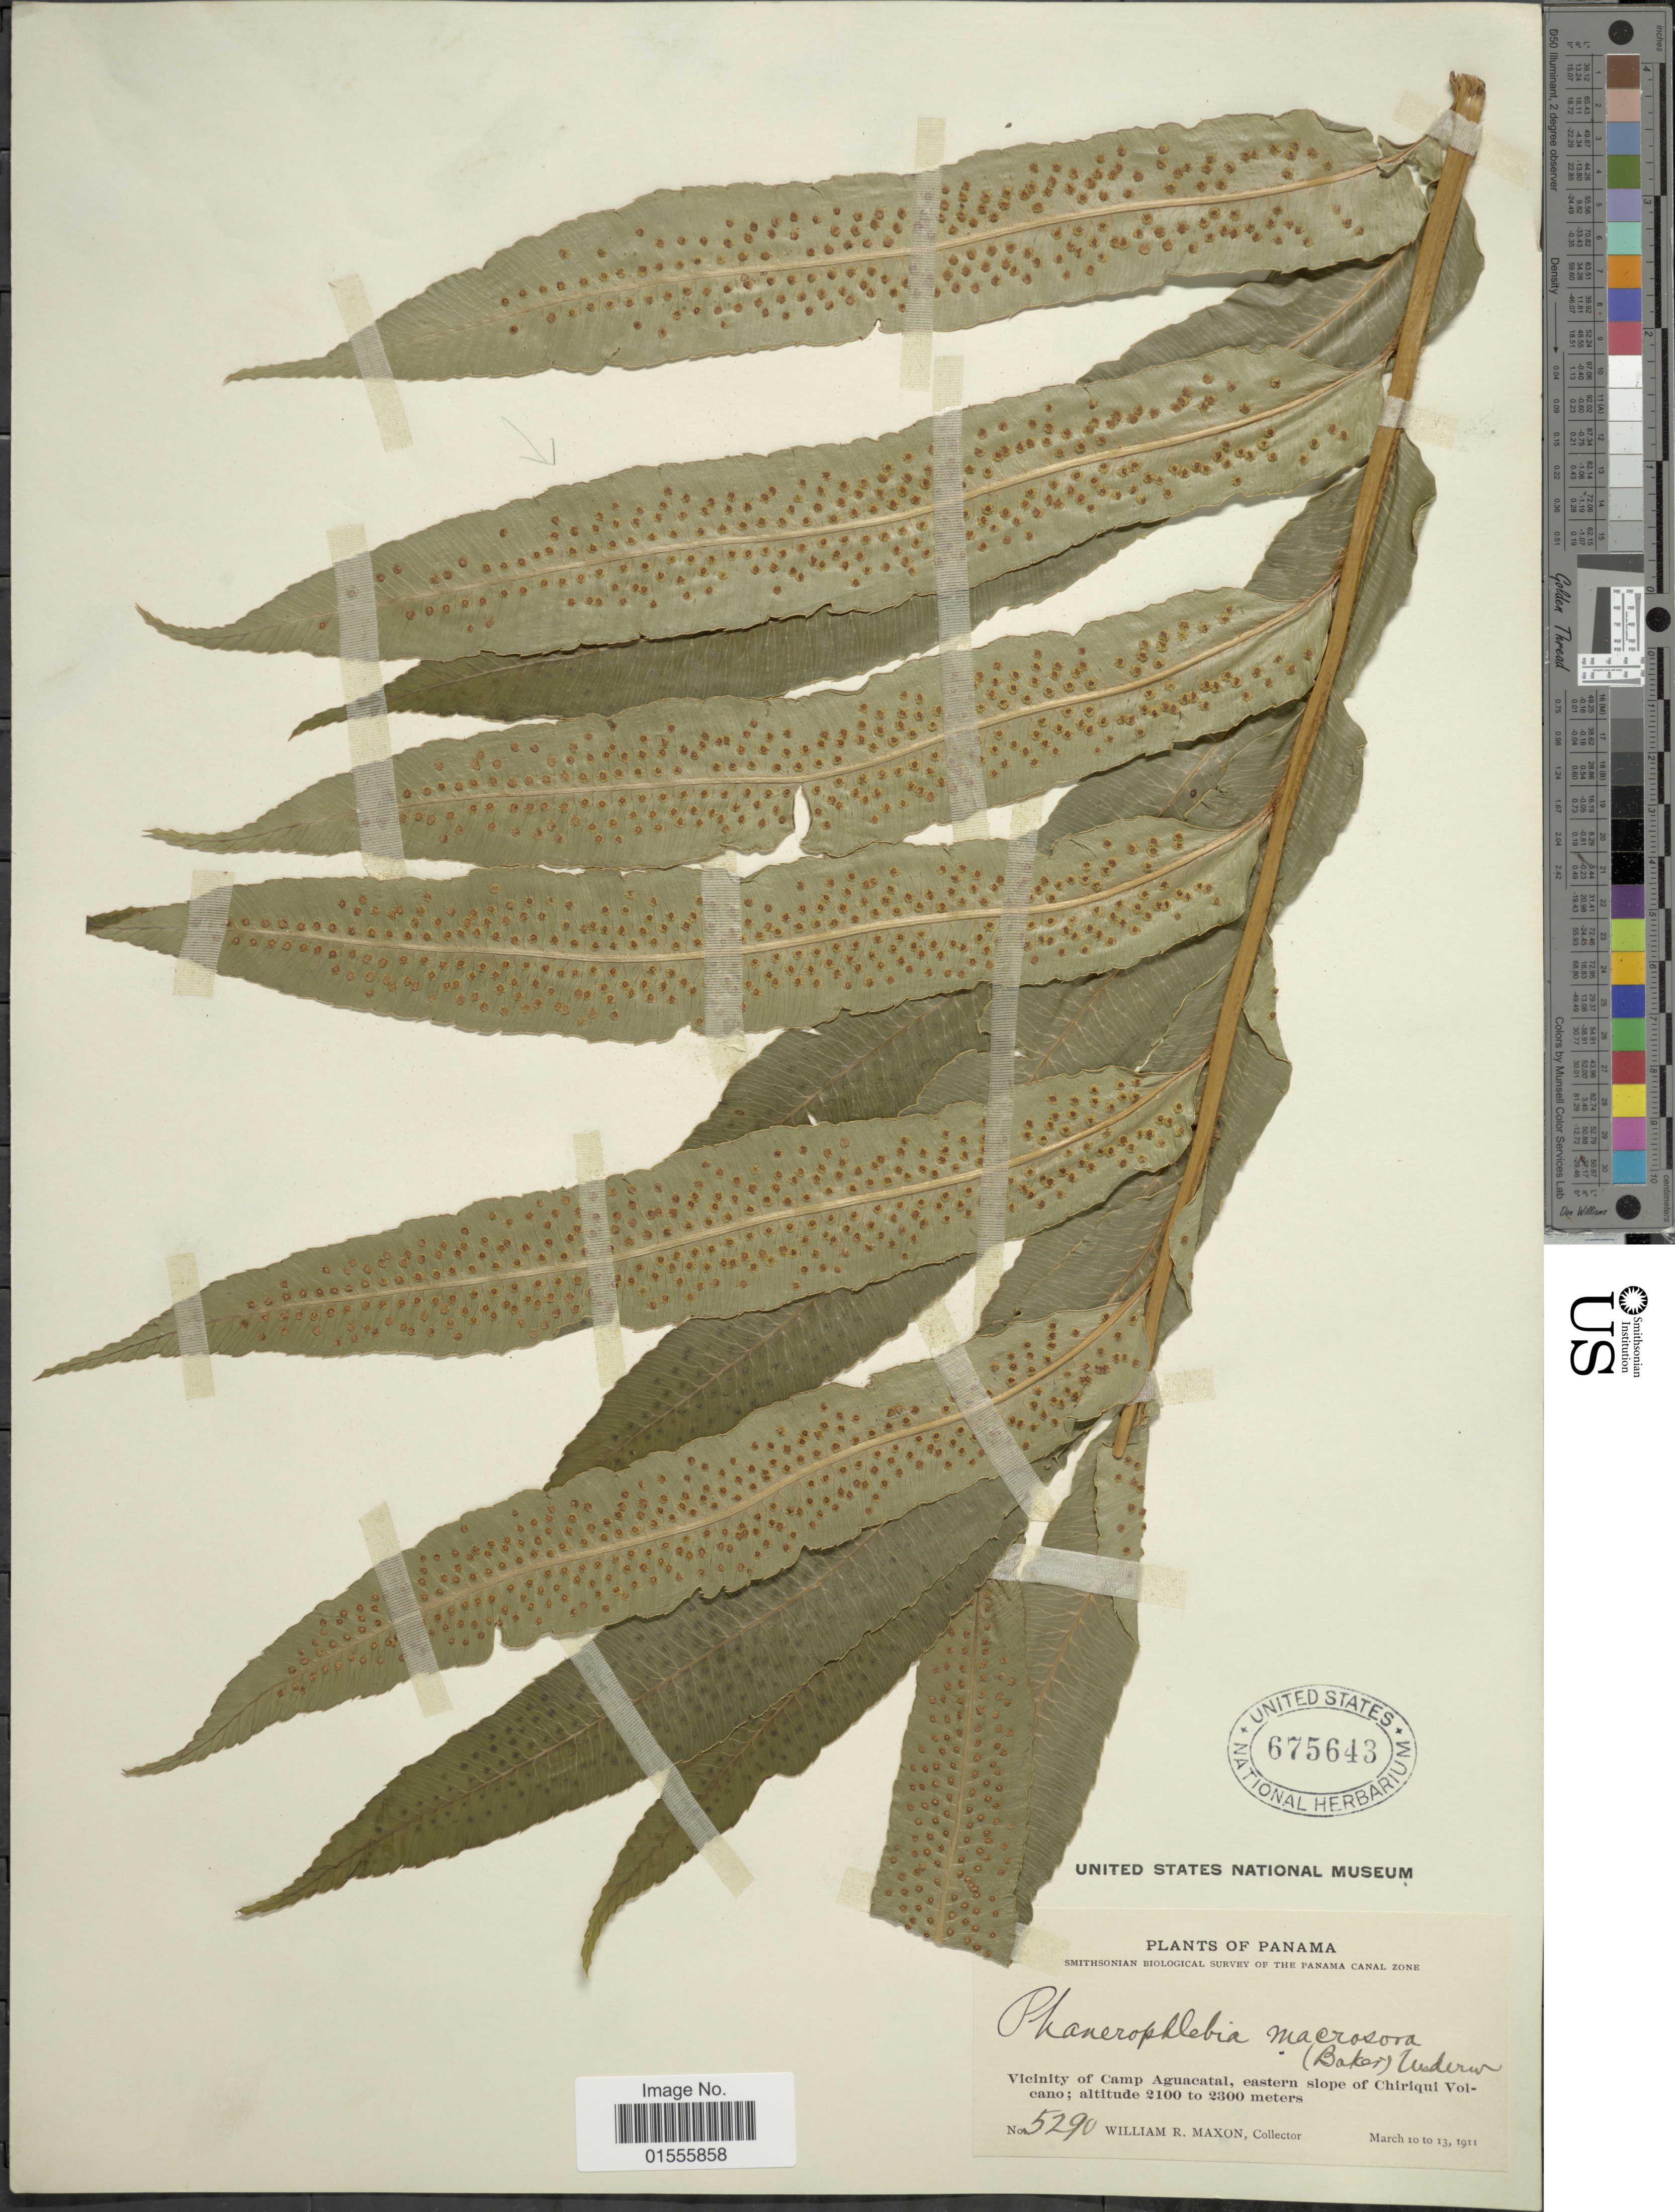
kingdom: Plantae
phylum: Tracheophyta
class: Polypodiopsida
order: Polypodiales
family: Dryopteridaceae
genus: Phanerophlebia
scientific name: Phanerophlebia macrosora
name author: (Baker) Underw.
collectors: W. R. Maxon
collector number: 5290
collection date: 1911-03-10/1911-03-13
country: Panama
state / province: Chiriqui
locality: Vicinity of Camp Aguacatal, eastern slope of Chiriqui Volcano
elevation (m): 2100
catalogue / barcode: US 675643